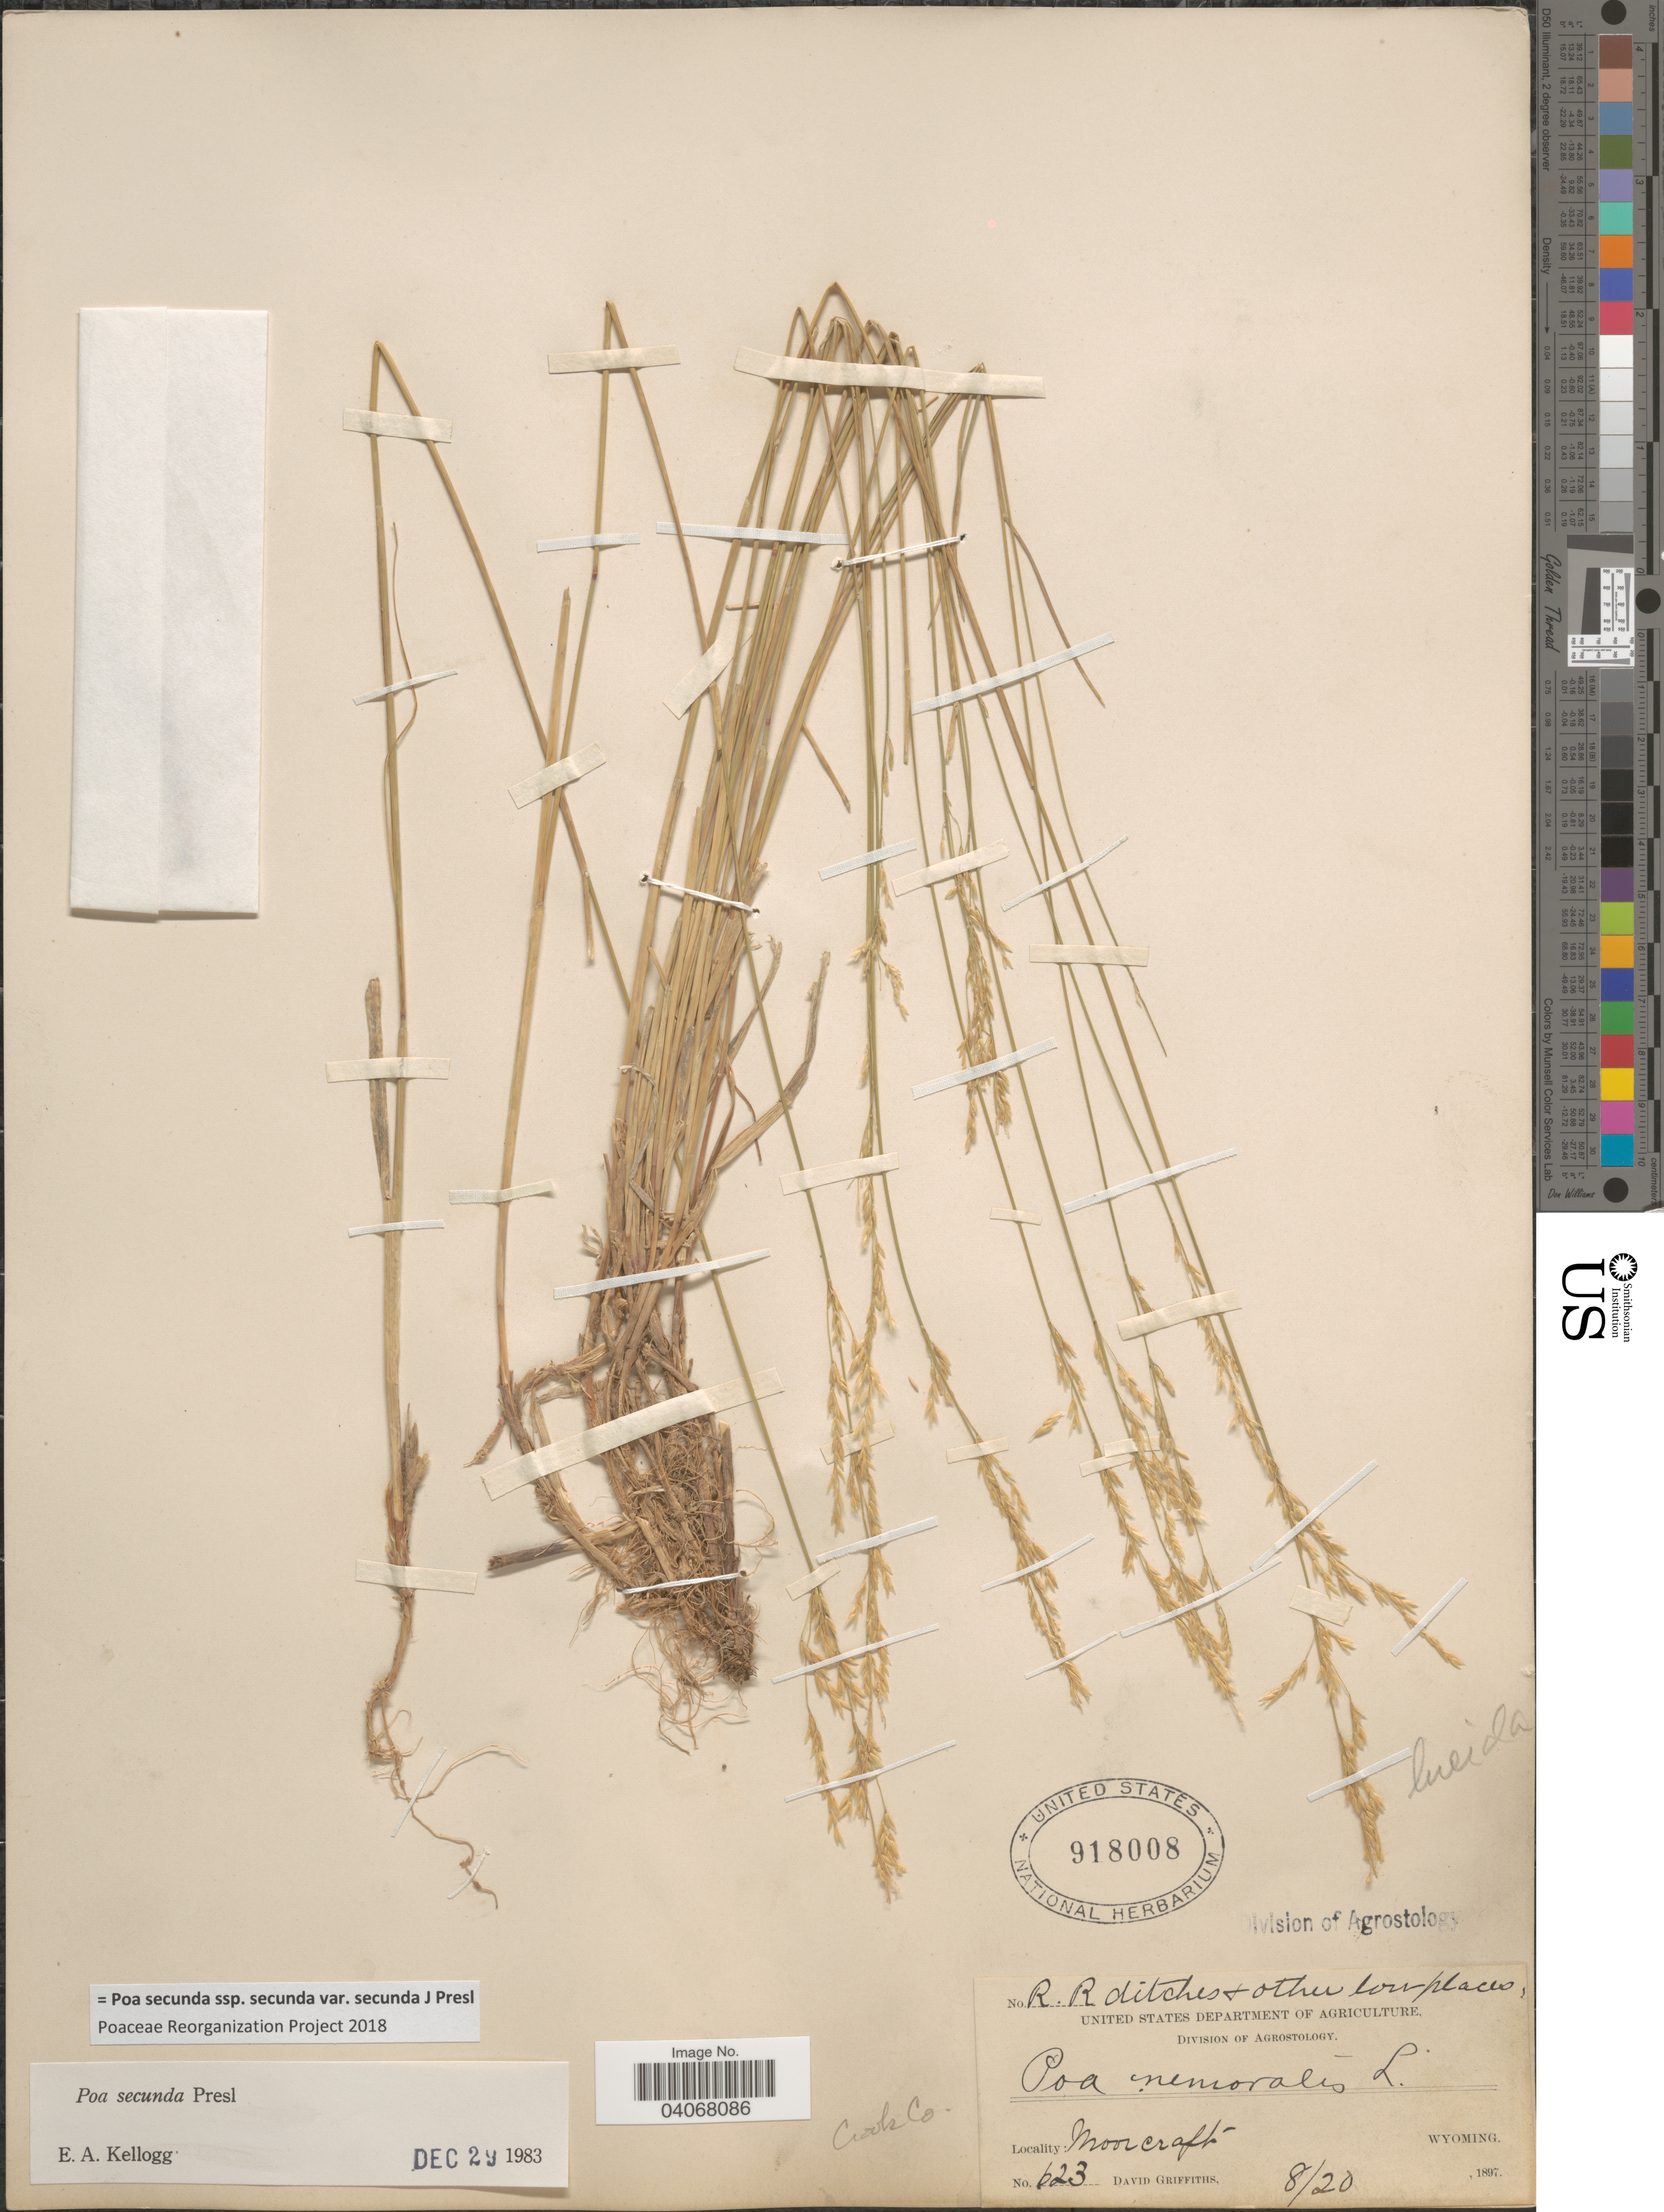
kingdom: Plantae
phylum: Tracheophyta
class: Liliopsida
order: Poales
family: Poaceae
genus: Poa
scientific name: Poa secunda subsp. secunda var. secunda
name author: J. Presl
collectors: D. Griffiths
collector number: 623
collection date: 1897-08-20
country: United States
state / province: Wyoming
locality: Moorcraft. Crook Co.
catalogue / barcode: US 918008